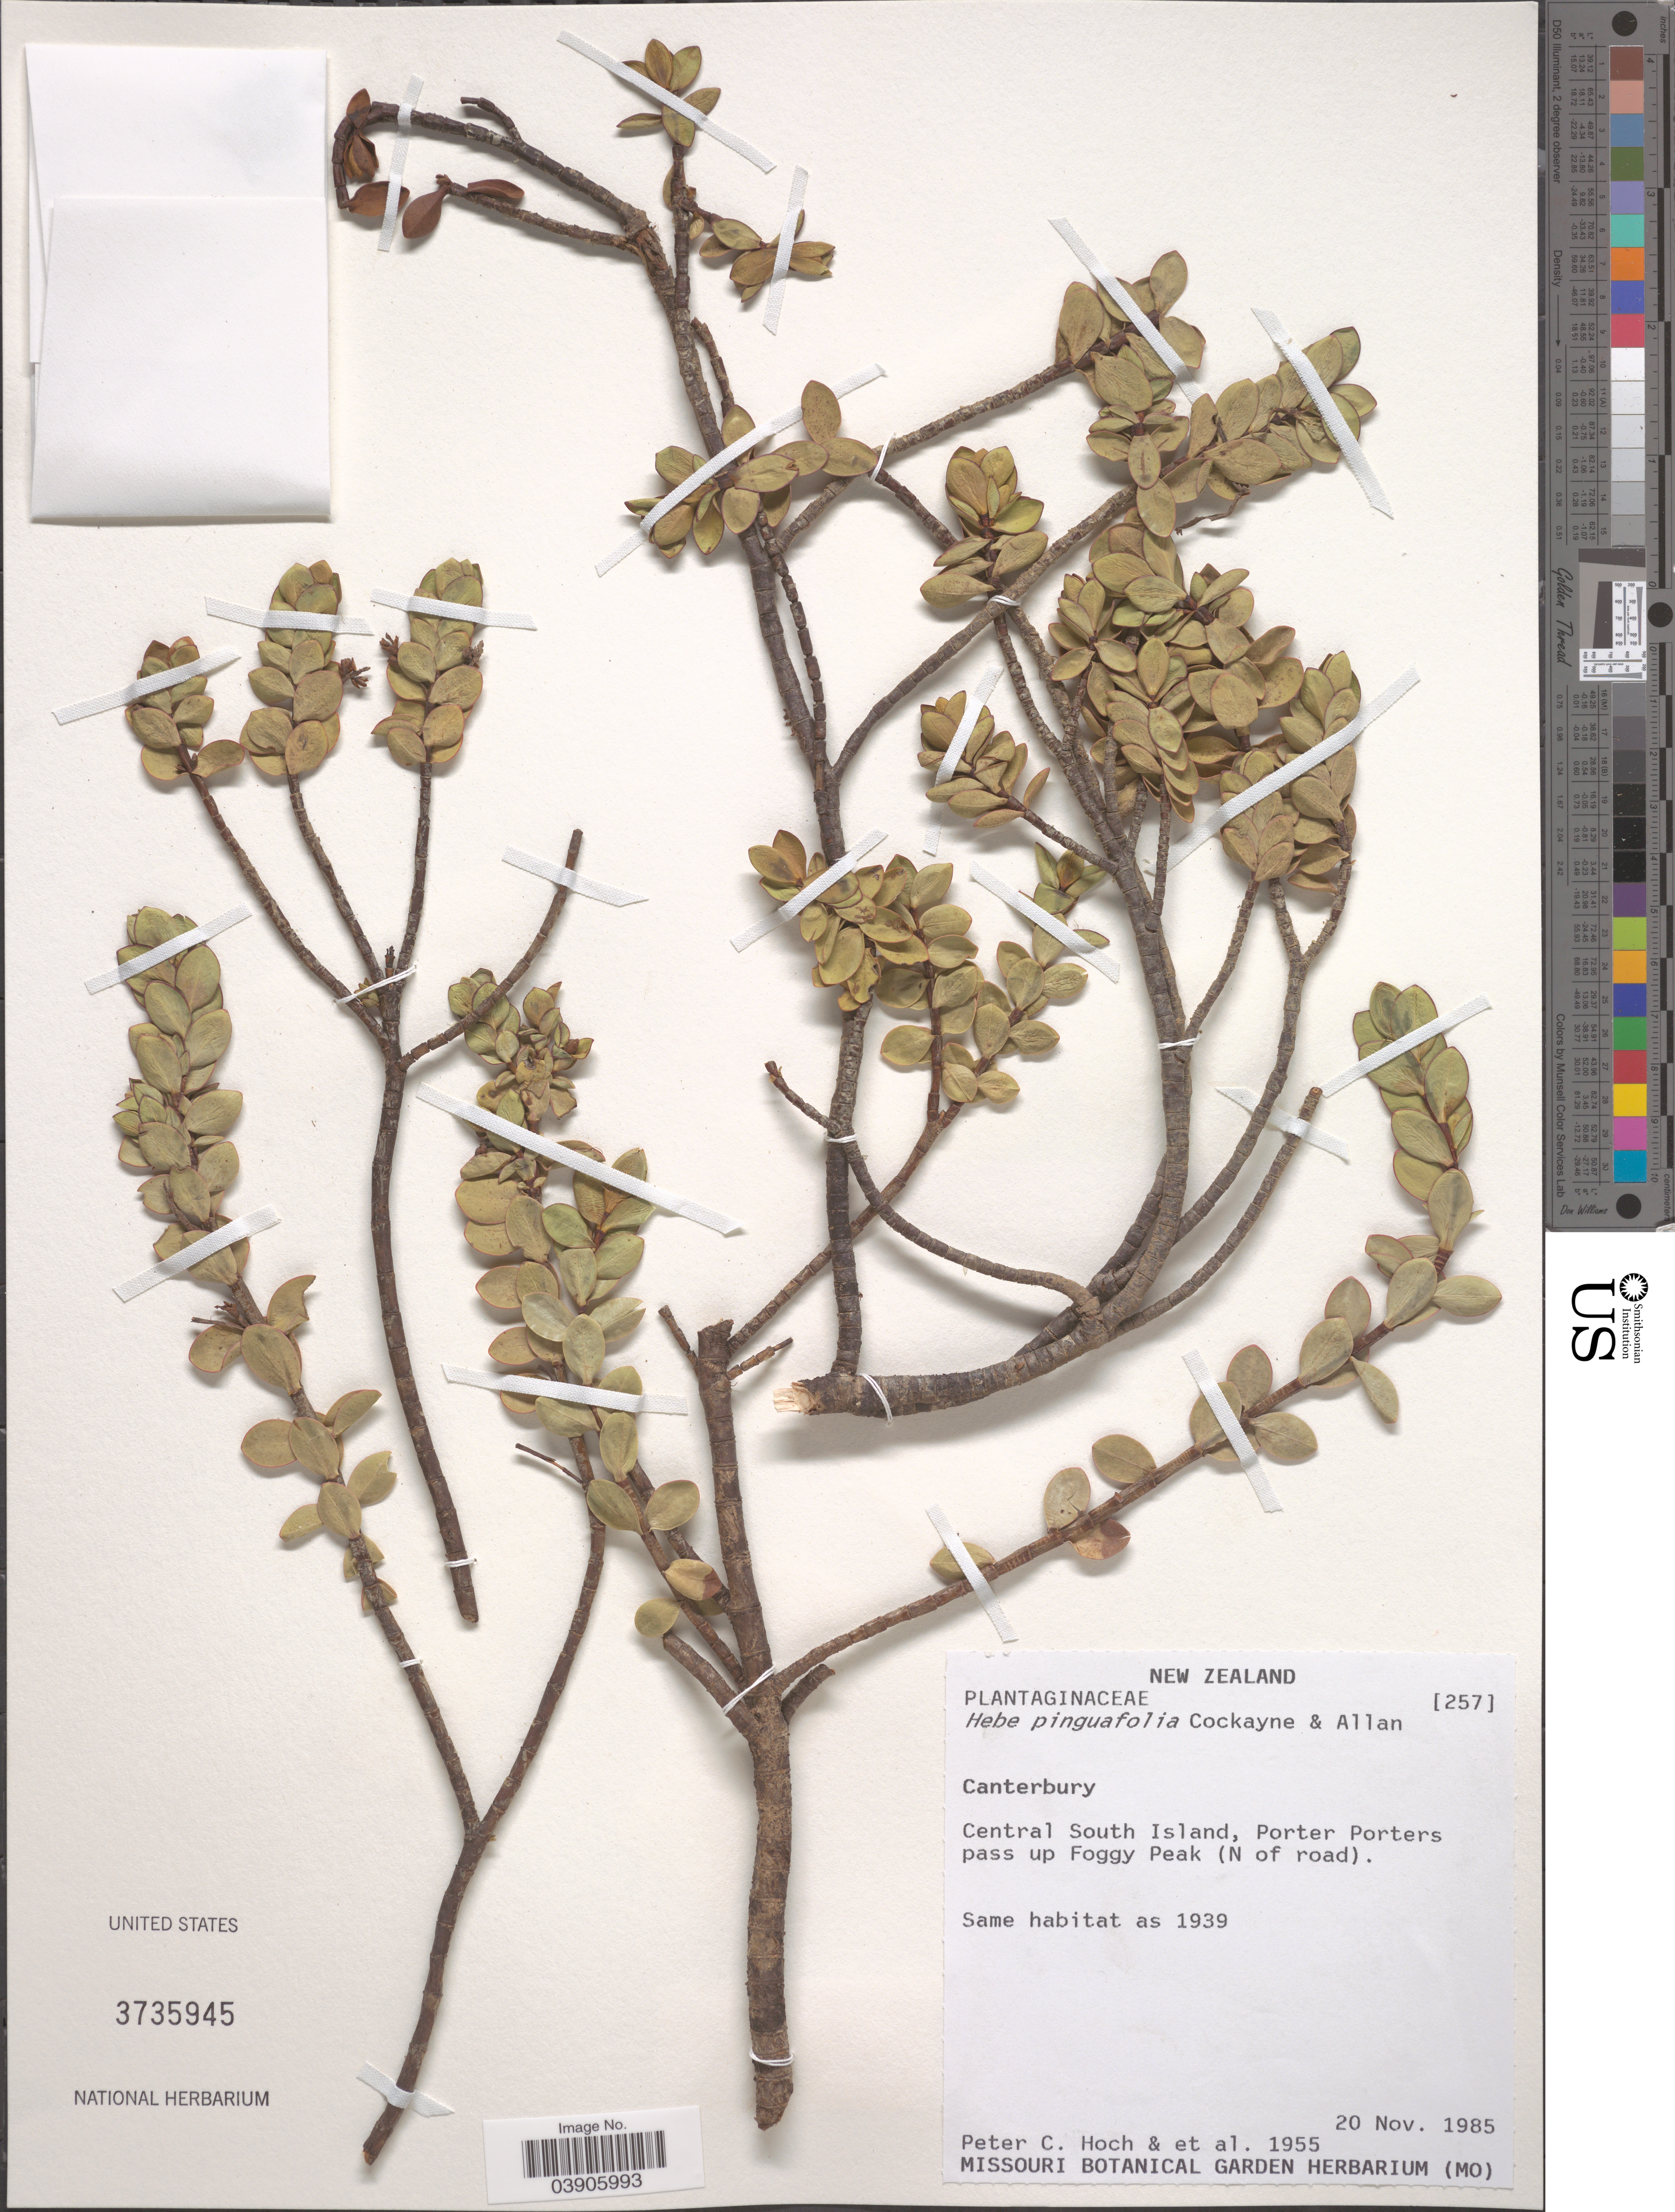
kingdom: Plantae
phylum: Tracheophyta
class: Magnoliopsida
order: Lamiales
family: Plantaginaceae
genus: Hebe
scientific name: Hebe pinguifolia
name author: (Hook. f.) Cockayne & Allan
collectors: P. C. Hoch & et al.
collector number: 1955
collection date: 1985-11-20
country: New Zealand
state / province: Canterbury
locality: Central South Island, Porter Porters pass up Foggy Peak (N of road).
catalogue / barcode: US 3735945